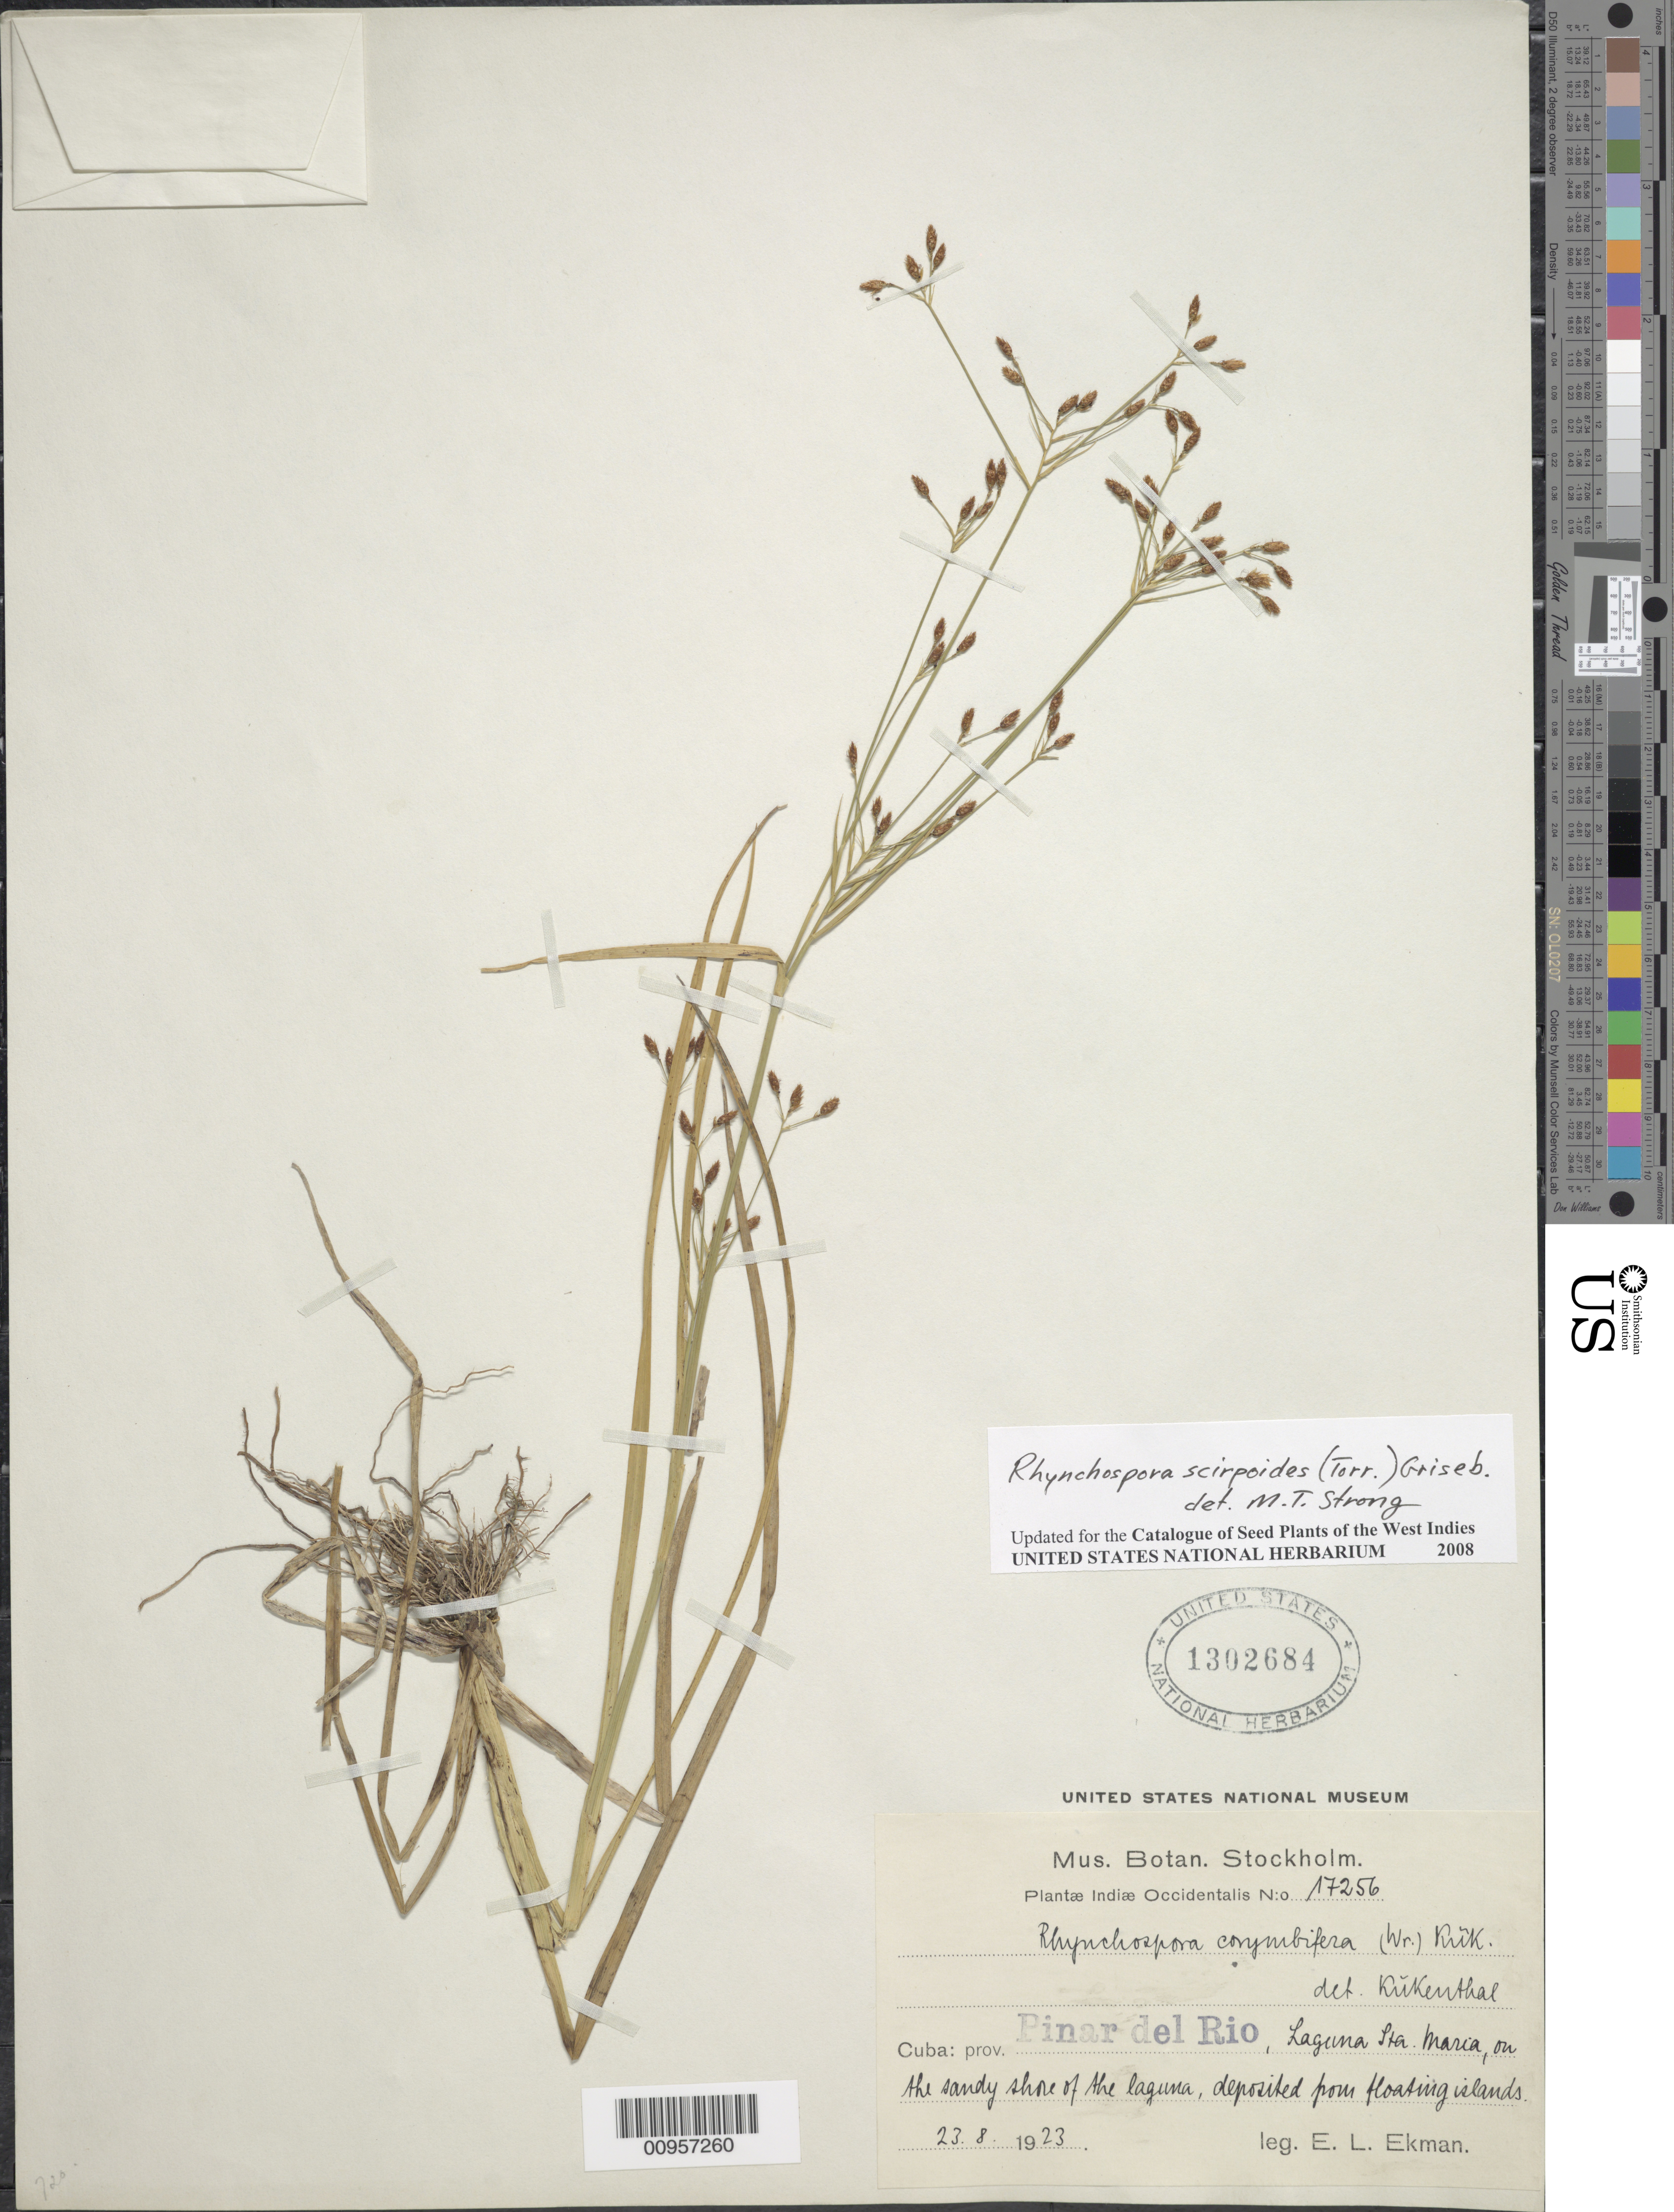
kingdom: Plantae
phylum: Tracheophyta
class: Liliopsida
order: Poales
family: Cyperaceae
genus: Rhynchospora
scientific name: Rhynchospora scirpoides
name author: (Torr.) Griseb.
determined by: Strong, M. T., (US), Smithsonian Institution - National Museum of Natural History (UNITED STATES)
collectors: E. L. Ekman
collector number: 17256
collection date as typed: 23 Aug 1923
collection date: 1923-08-23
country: Cuba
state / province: Pinar del Rio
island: Cuba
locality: Laguna Sta Maria, on the sandy shore of the laguna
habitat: On the sandy shore of the laguna, deposited from floating islands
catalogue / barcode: US 1302684